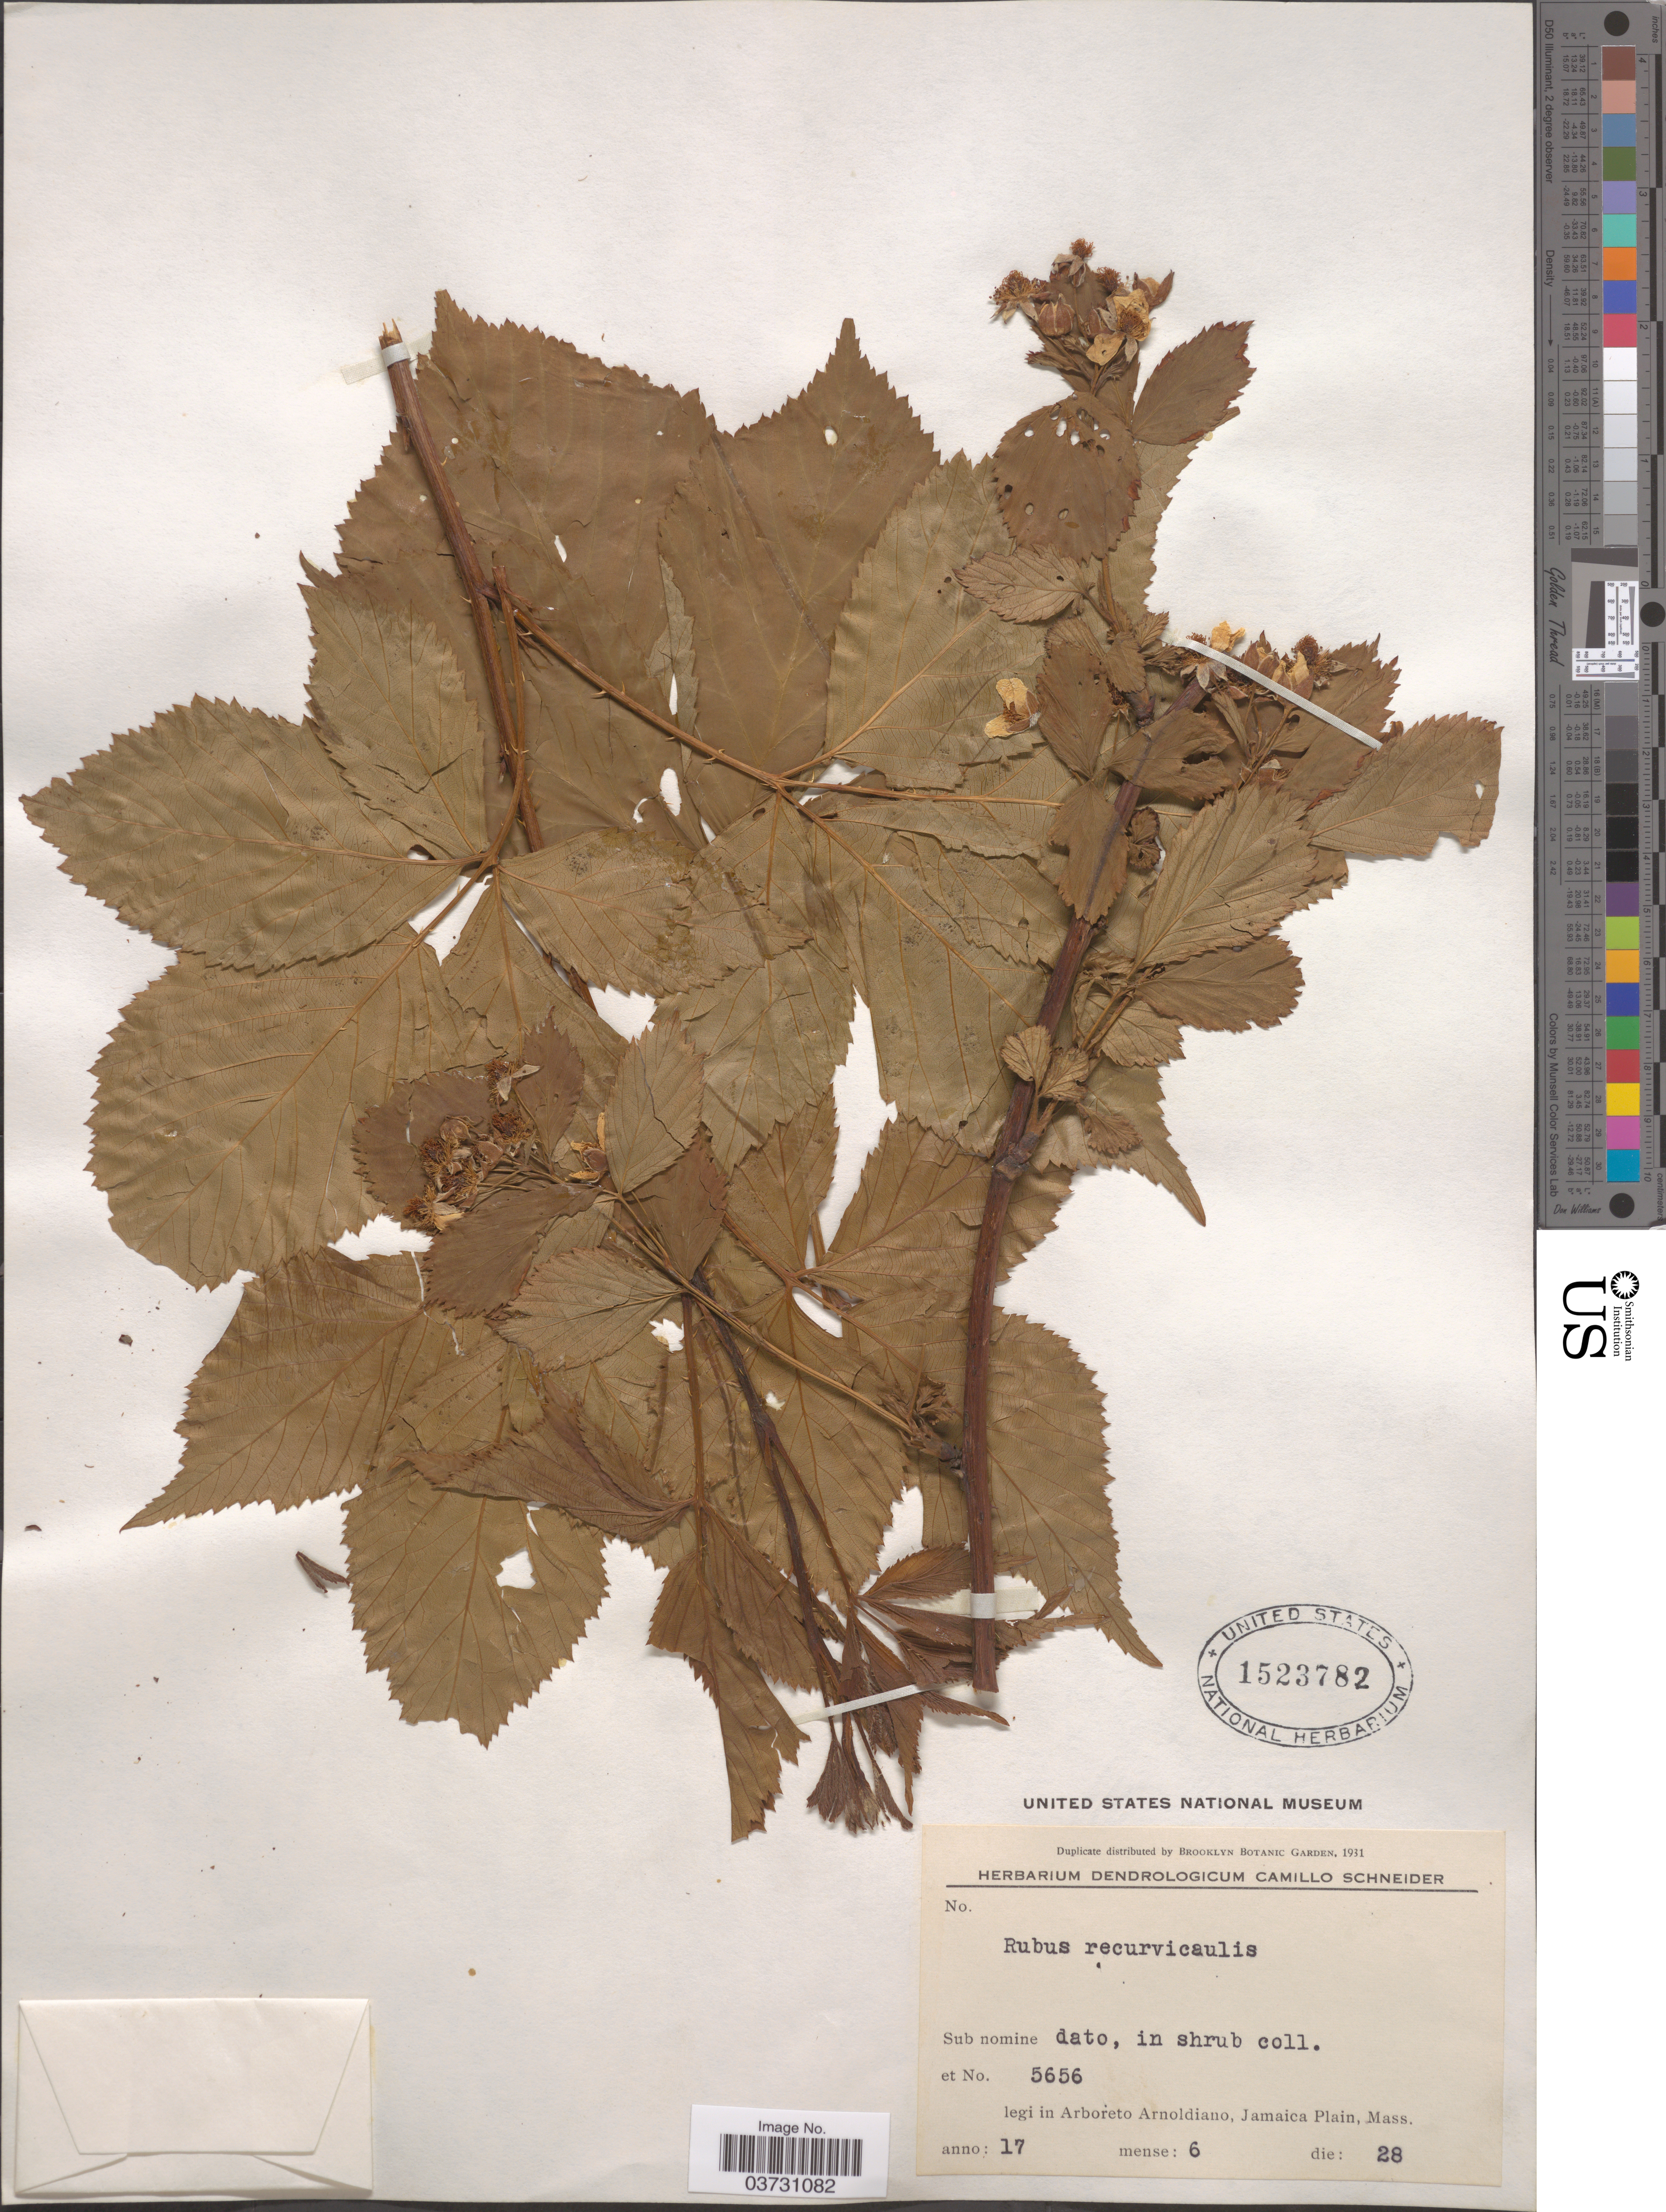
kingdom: Plantae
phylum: Tracheophyta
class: Magnoliopsida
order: Rosales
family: Rosaceae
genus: Rubus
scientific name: Rubus recurvicaulis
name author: Blanch.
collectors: ex herb. Dendrologicum C. Schneider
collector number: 5656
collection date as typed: Transcribed d/m/y: 28/6/17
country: United States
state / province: Massachusetts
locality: Arboreto Arnoldiano, Jamaica Plain.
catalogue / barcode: US 1523782